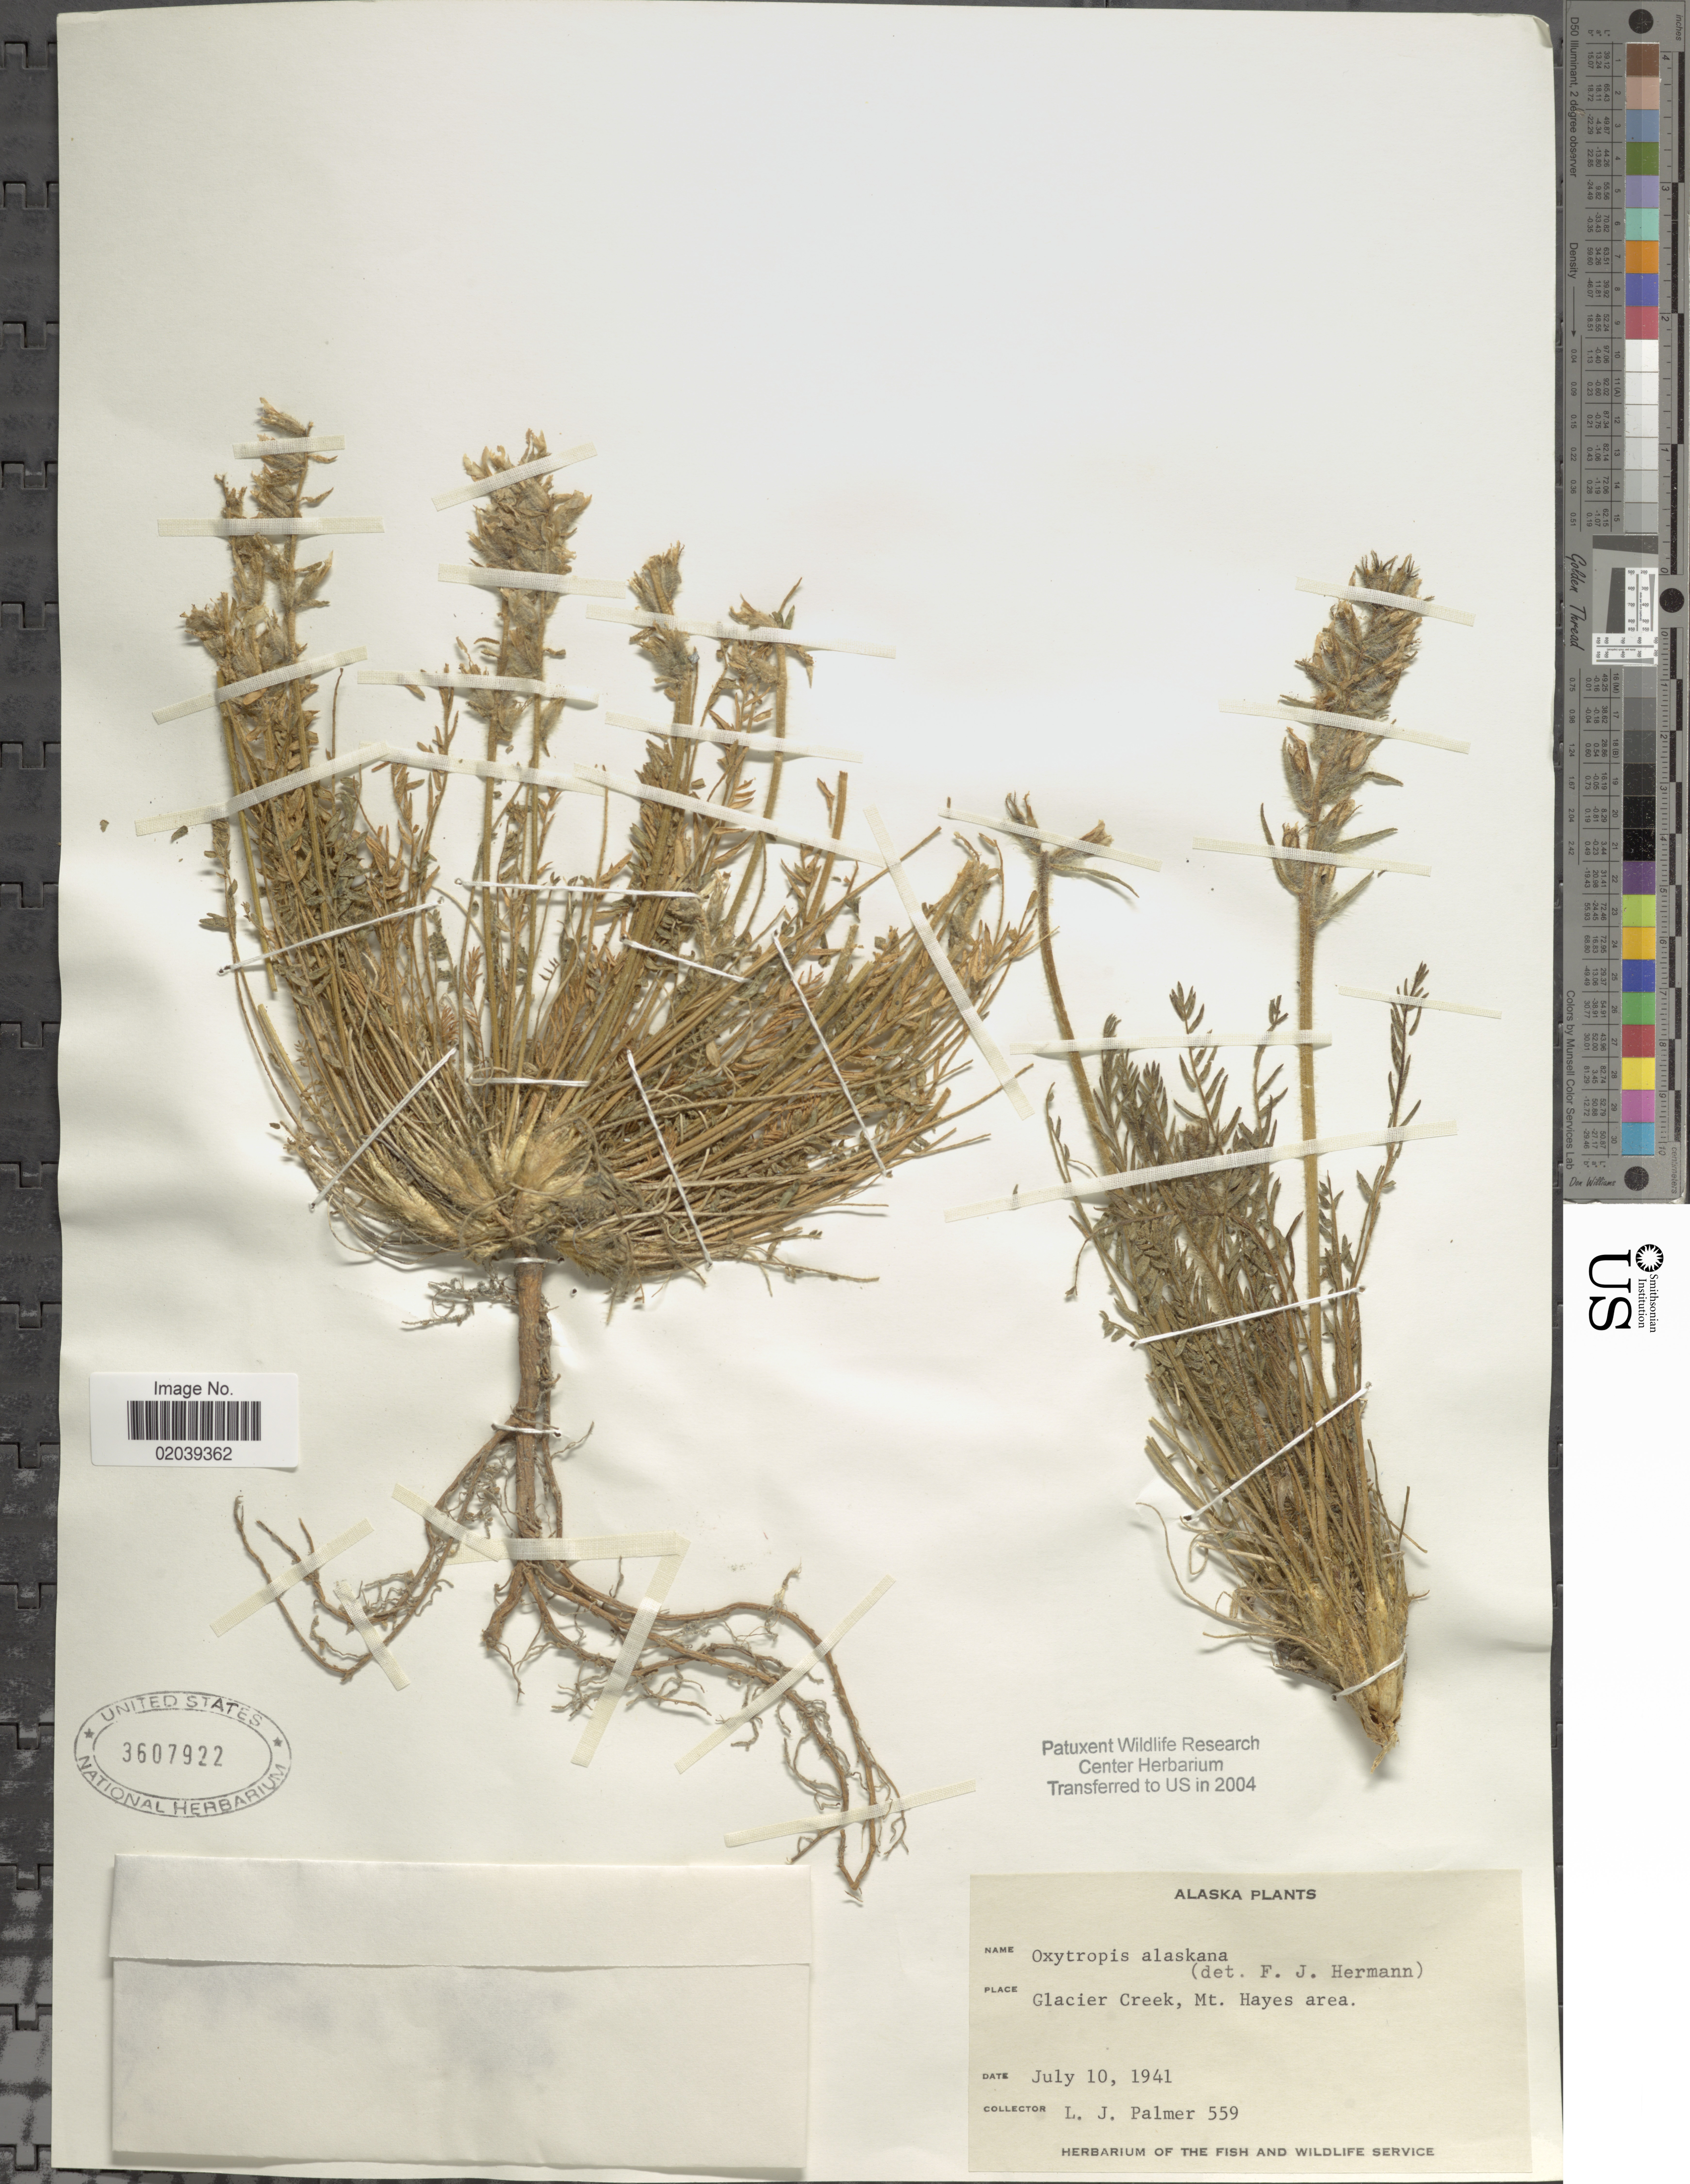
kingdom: Plantae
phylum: Tracheophyta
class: Magnoliopsida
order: Fabales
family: Fabaceae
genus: Oxytropis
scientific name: Oxytropis campestris var. gracilis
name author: (A. Nelson) Barneby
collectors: L. J. Palmer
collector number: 559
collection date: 1941-07-10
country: United States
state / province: Alaska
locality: Glacier Creek, Mt. hayes area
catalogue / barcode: US 3607922